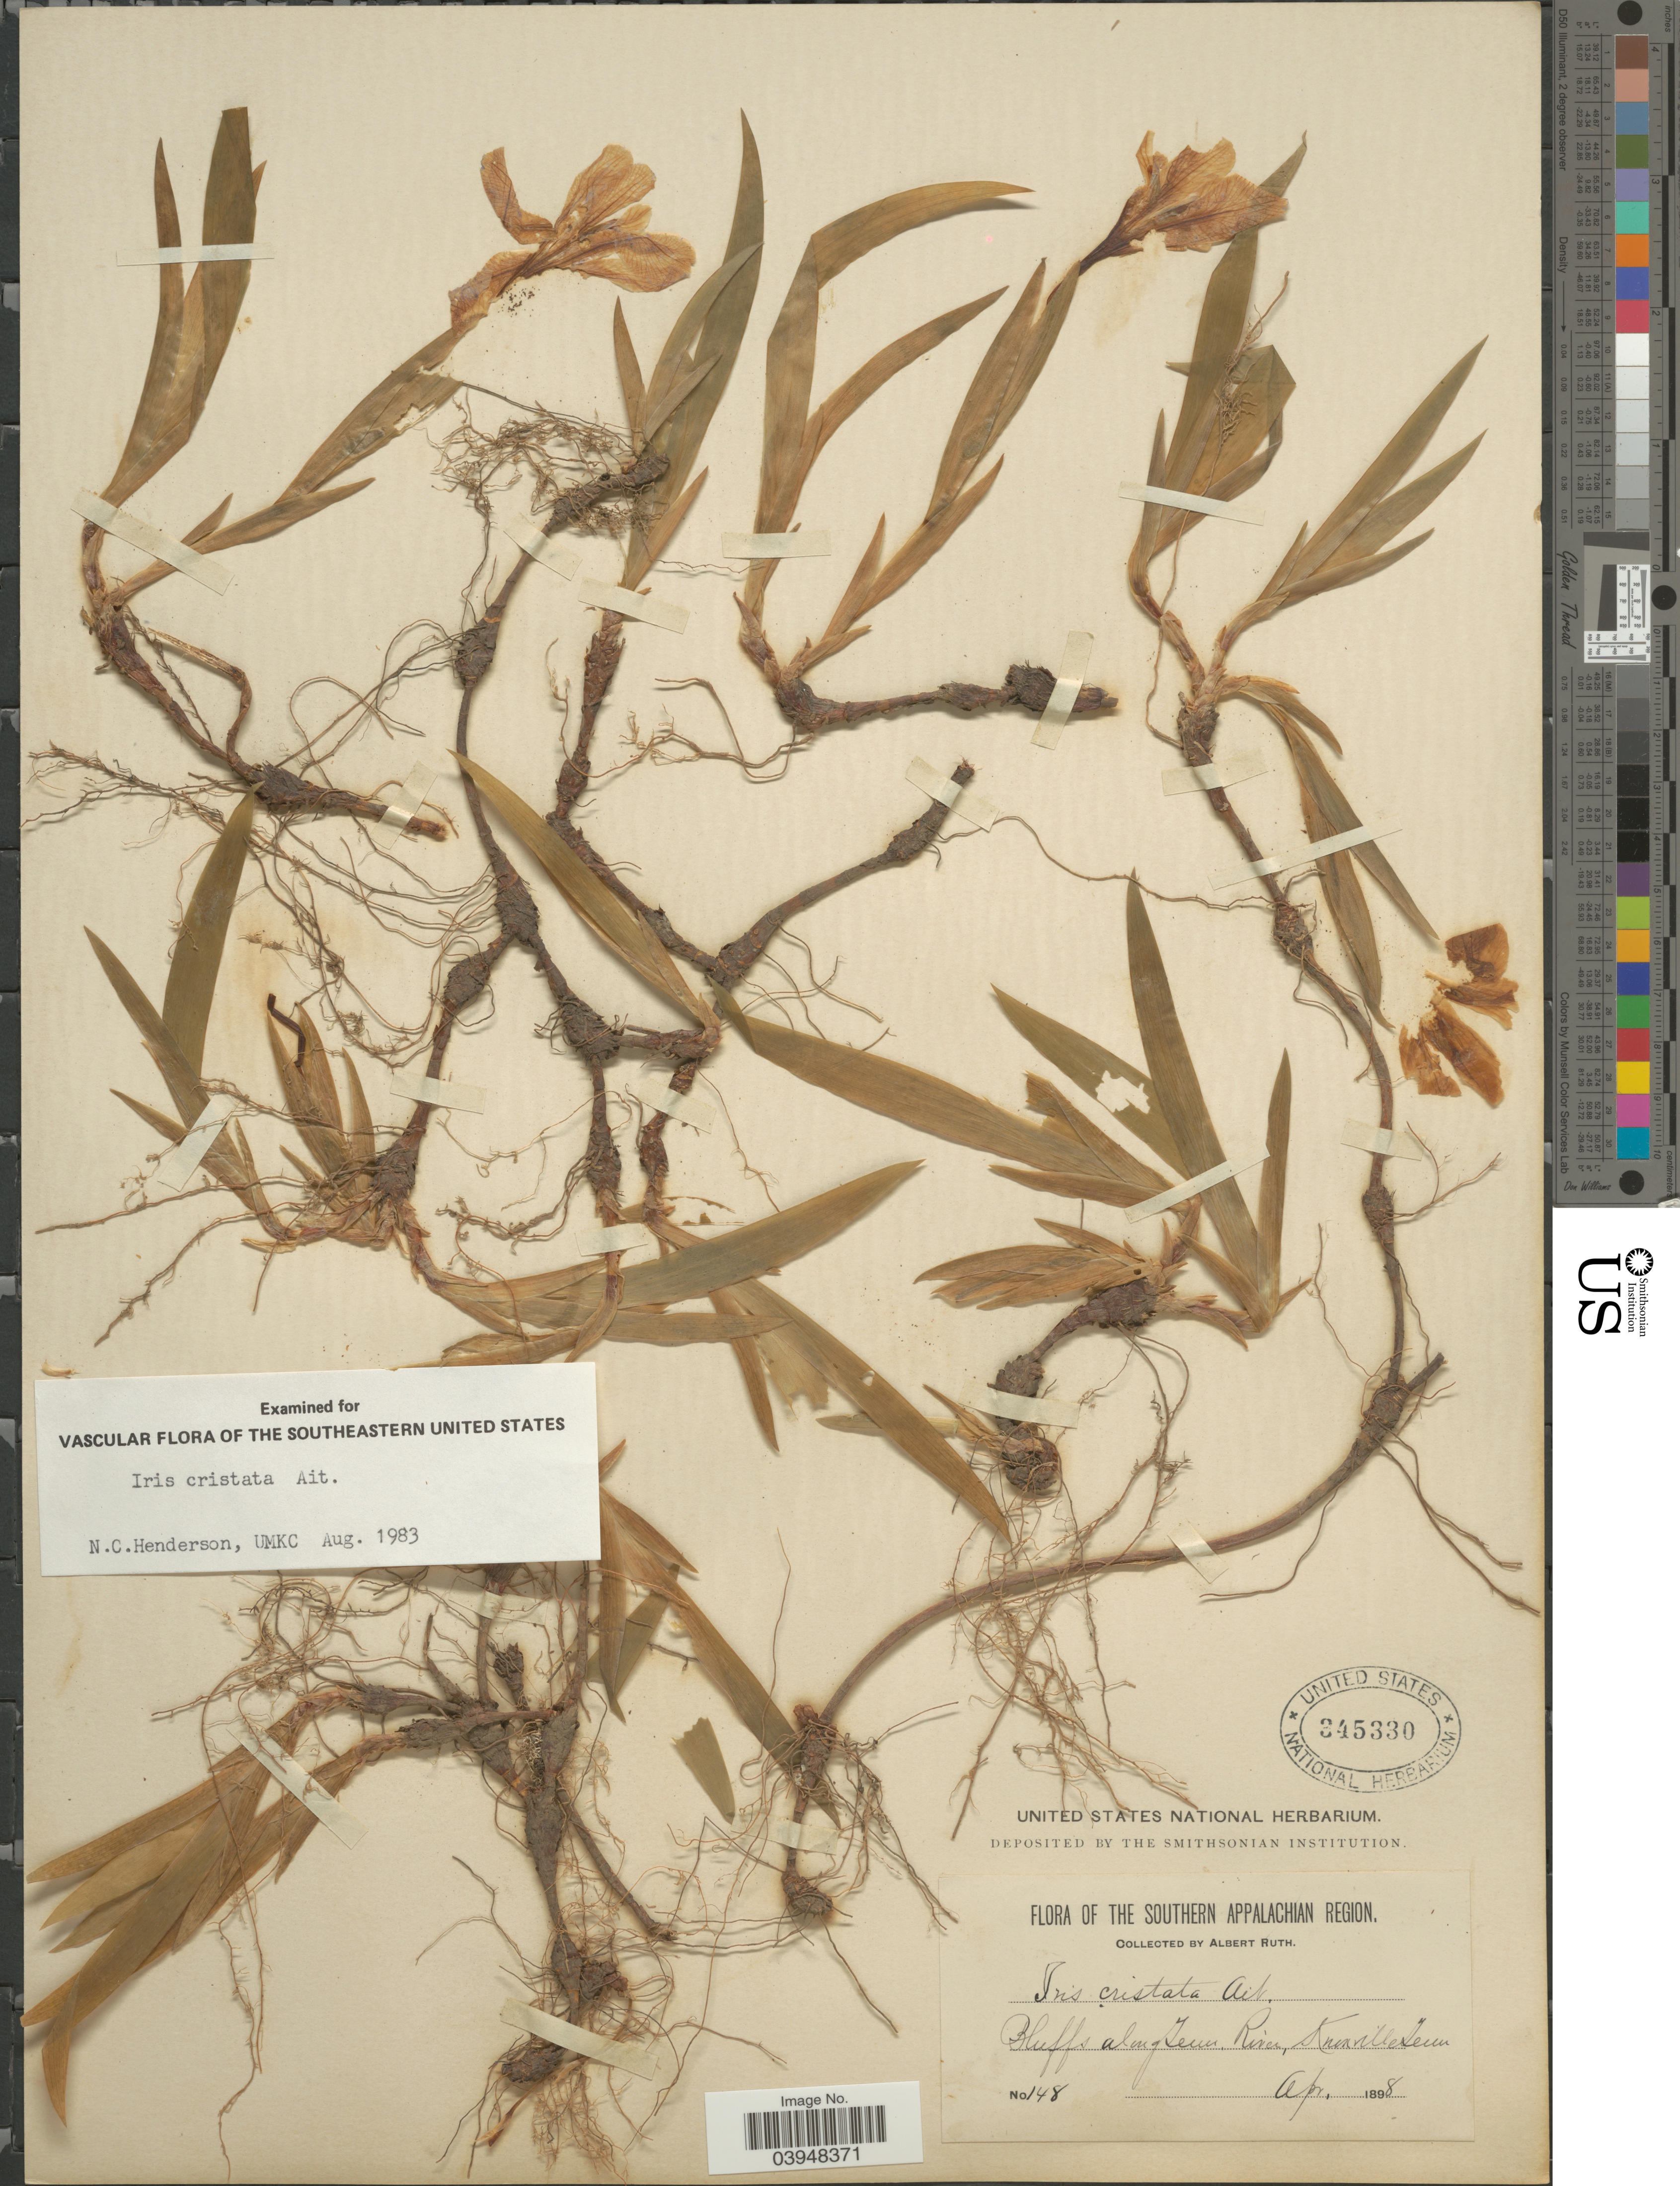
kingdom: Plantae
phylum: Tracheophyta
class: Liliopsida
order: Asparagales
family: Iridaceae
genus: Iris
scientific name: Iris cristata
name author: Aiton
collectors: A. Ruth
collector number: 148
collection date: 1898-04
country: United States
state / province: Tennessee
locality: The Southern Appalachian Region. Bluffs along Tenn. River, Knoxville.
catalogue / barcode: US 345330